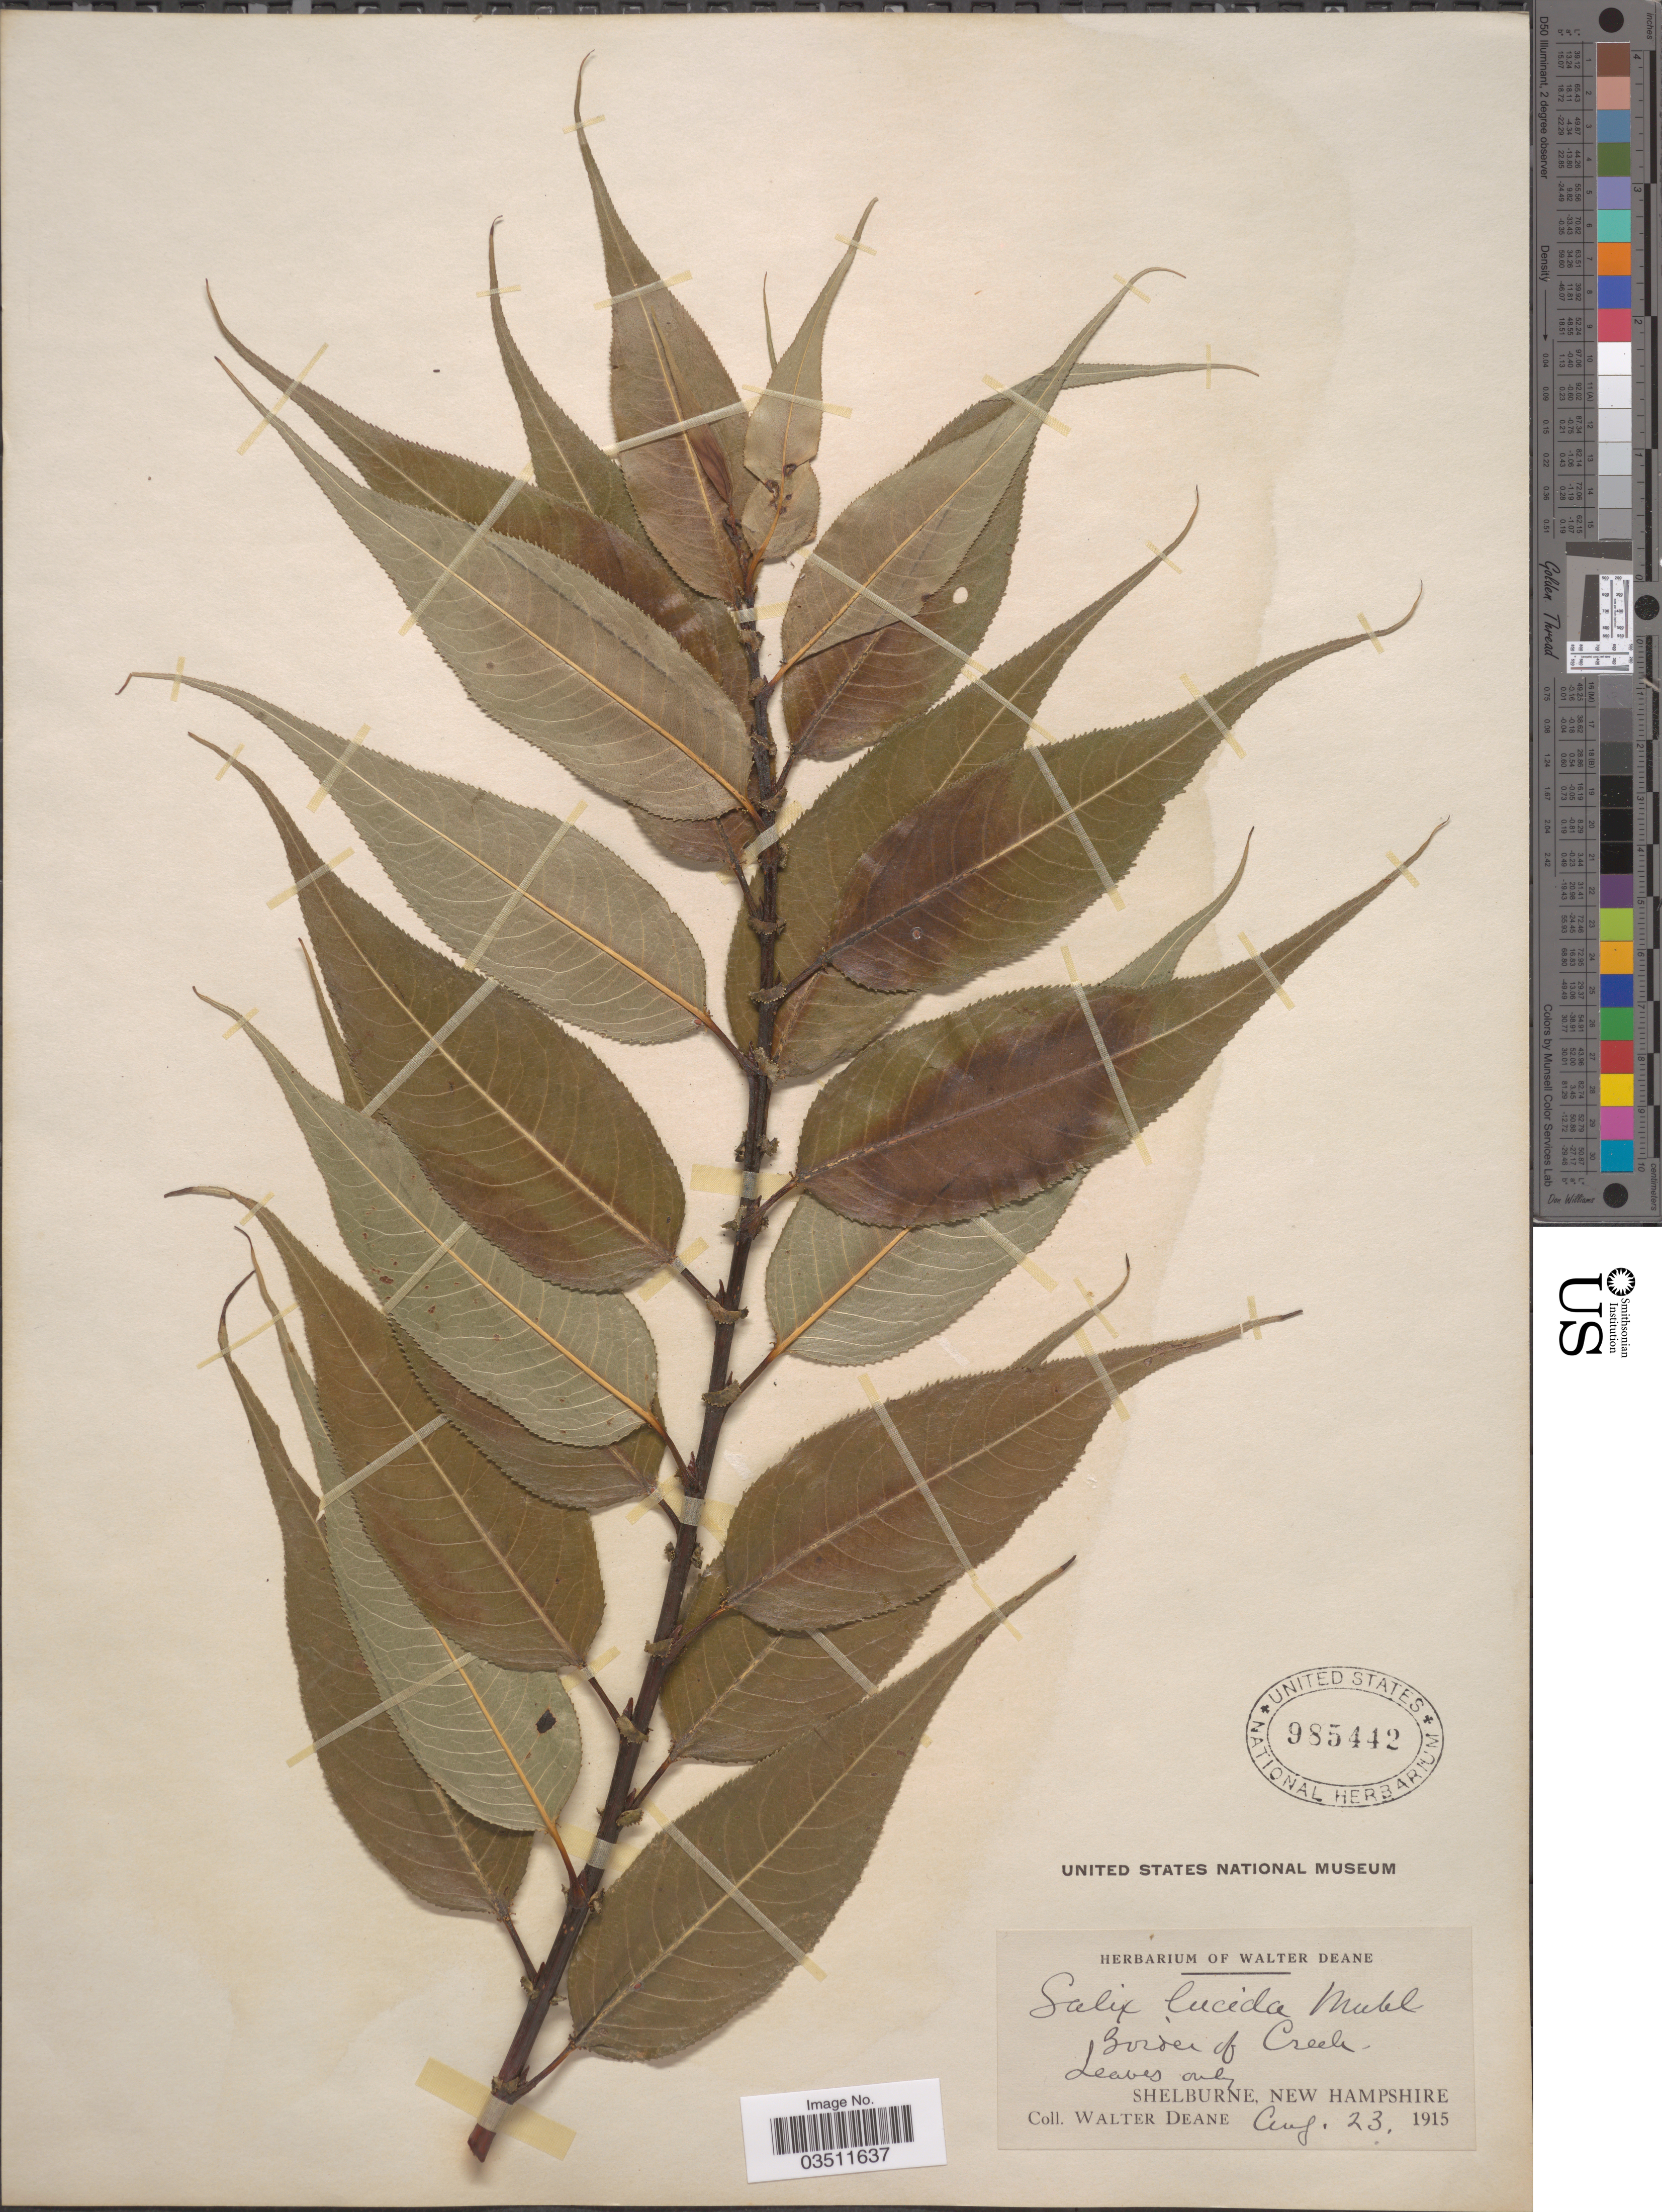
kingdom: Plantae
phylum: Tracheophyta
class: Magnoliopsida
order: Malpighiales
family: Salicaceae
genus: Salix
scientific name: Salix lucida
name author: Muhl.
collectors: W. Deane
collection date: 1915-08-23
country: United States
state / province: New Hampshire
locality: Border of Creek. Shelburne.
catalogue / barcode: US 985442